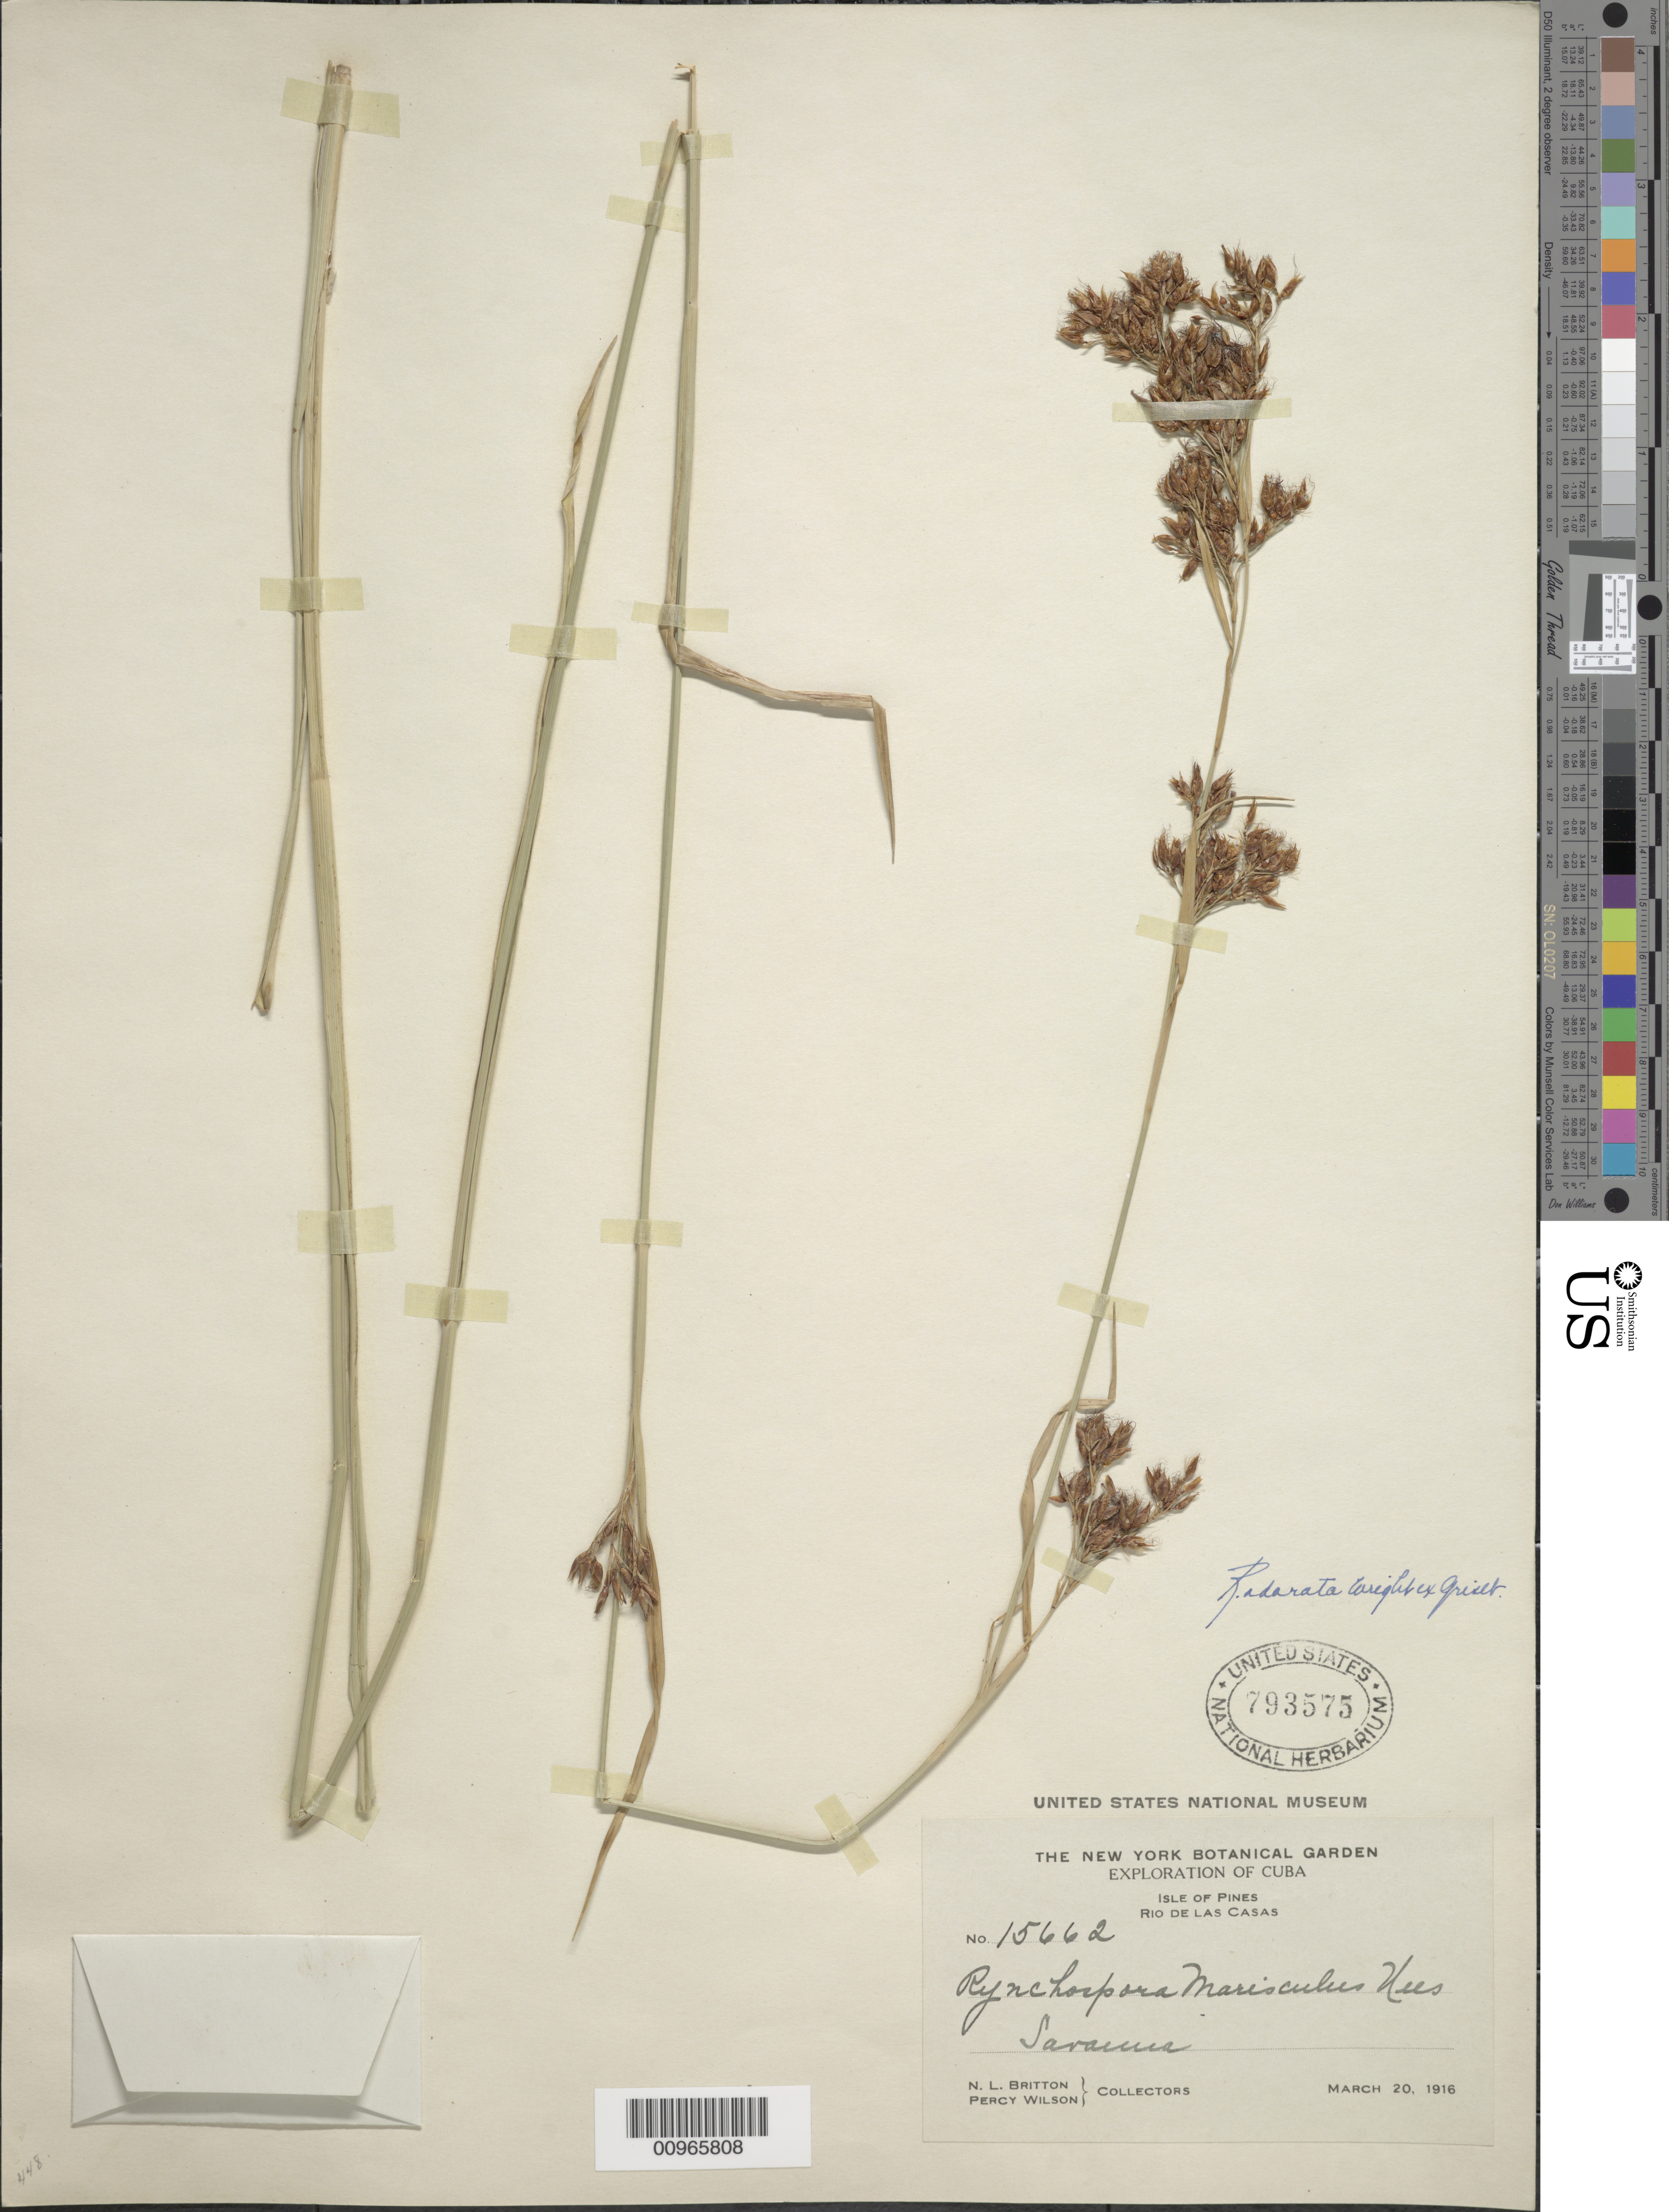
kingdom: Plantae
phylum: Tracheophyta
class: Liliopsida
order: Poales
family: Cyperaceae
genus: Rhynchospora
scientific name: Rhynchospora odorata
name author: C. Wright ex Griseb.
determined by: Gale, S.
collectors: N. Britton & P. Wilson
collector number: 15662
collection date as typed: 20 Mar 1916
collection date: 1916-03-20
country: Cuba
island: Isla de la Juventud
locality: Rio de las Casas, savanna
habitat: Savanna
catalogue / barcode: US 793575